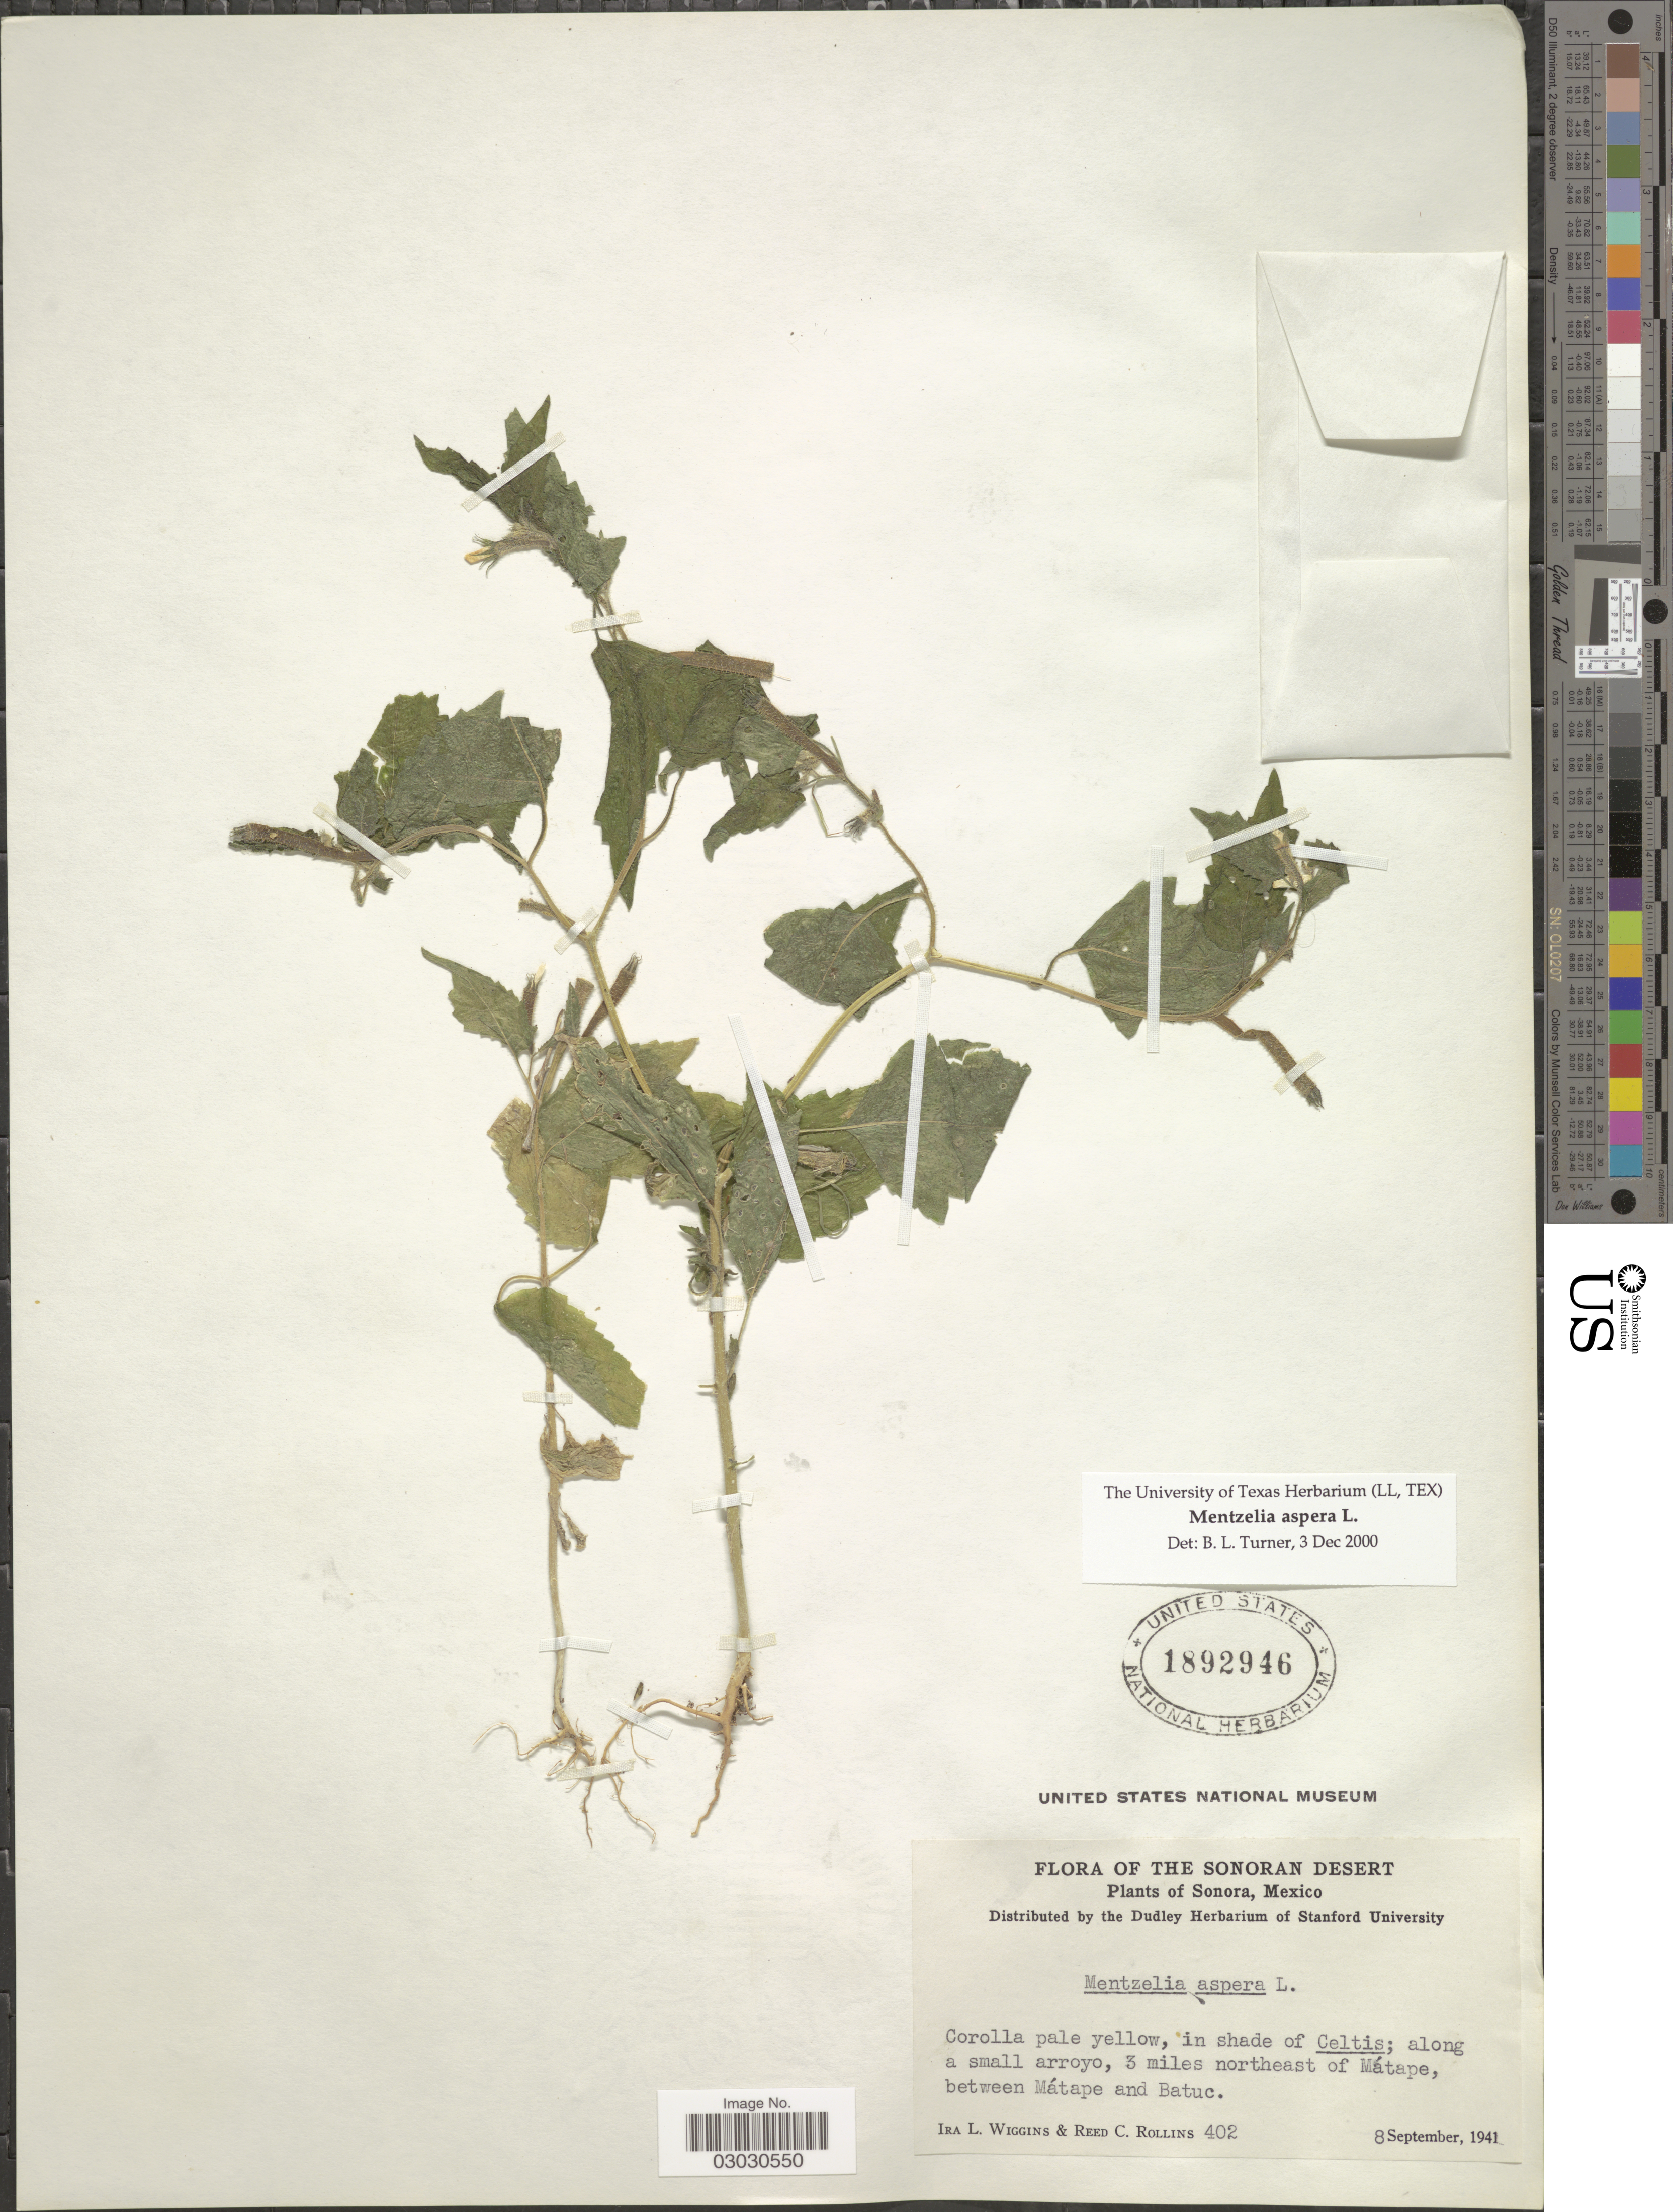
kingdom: Plantae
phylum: Tracheophyta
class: Magnoliopsida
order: Cornales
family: Loasaceae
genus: Mentzelia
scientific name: Mentzelia aspera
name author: L.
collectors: I. L. Wiggins & R. C. Rollins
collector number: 402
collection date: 1941-09-08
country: Mexico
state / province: Sonora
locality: Sonoran Desert. In shade of Celtis; along a small arroyo, 3 miles northeast of Mátape, between Mátape and Batuc.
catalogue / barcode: US 1892946